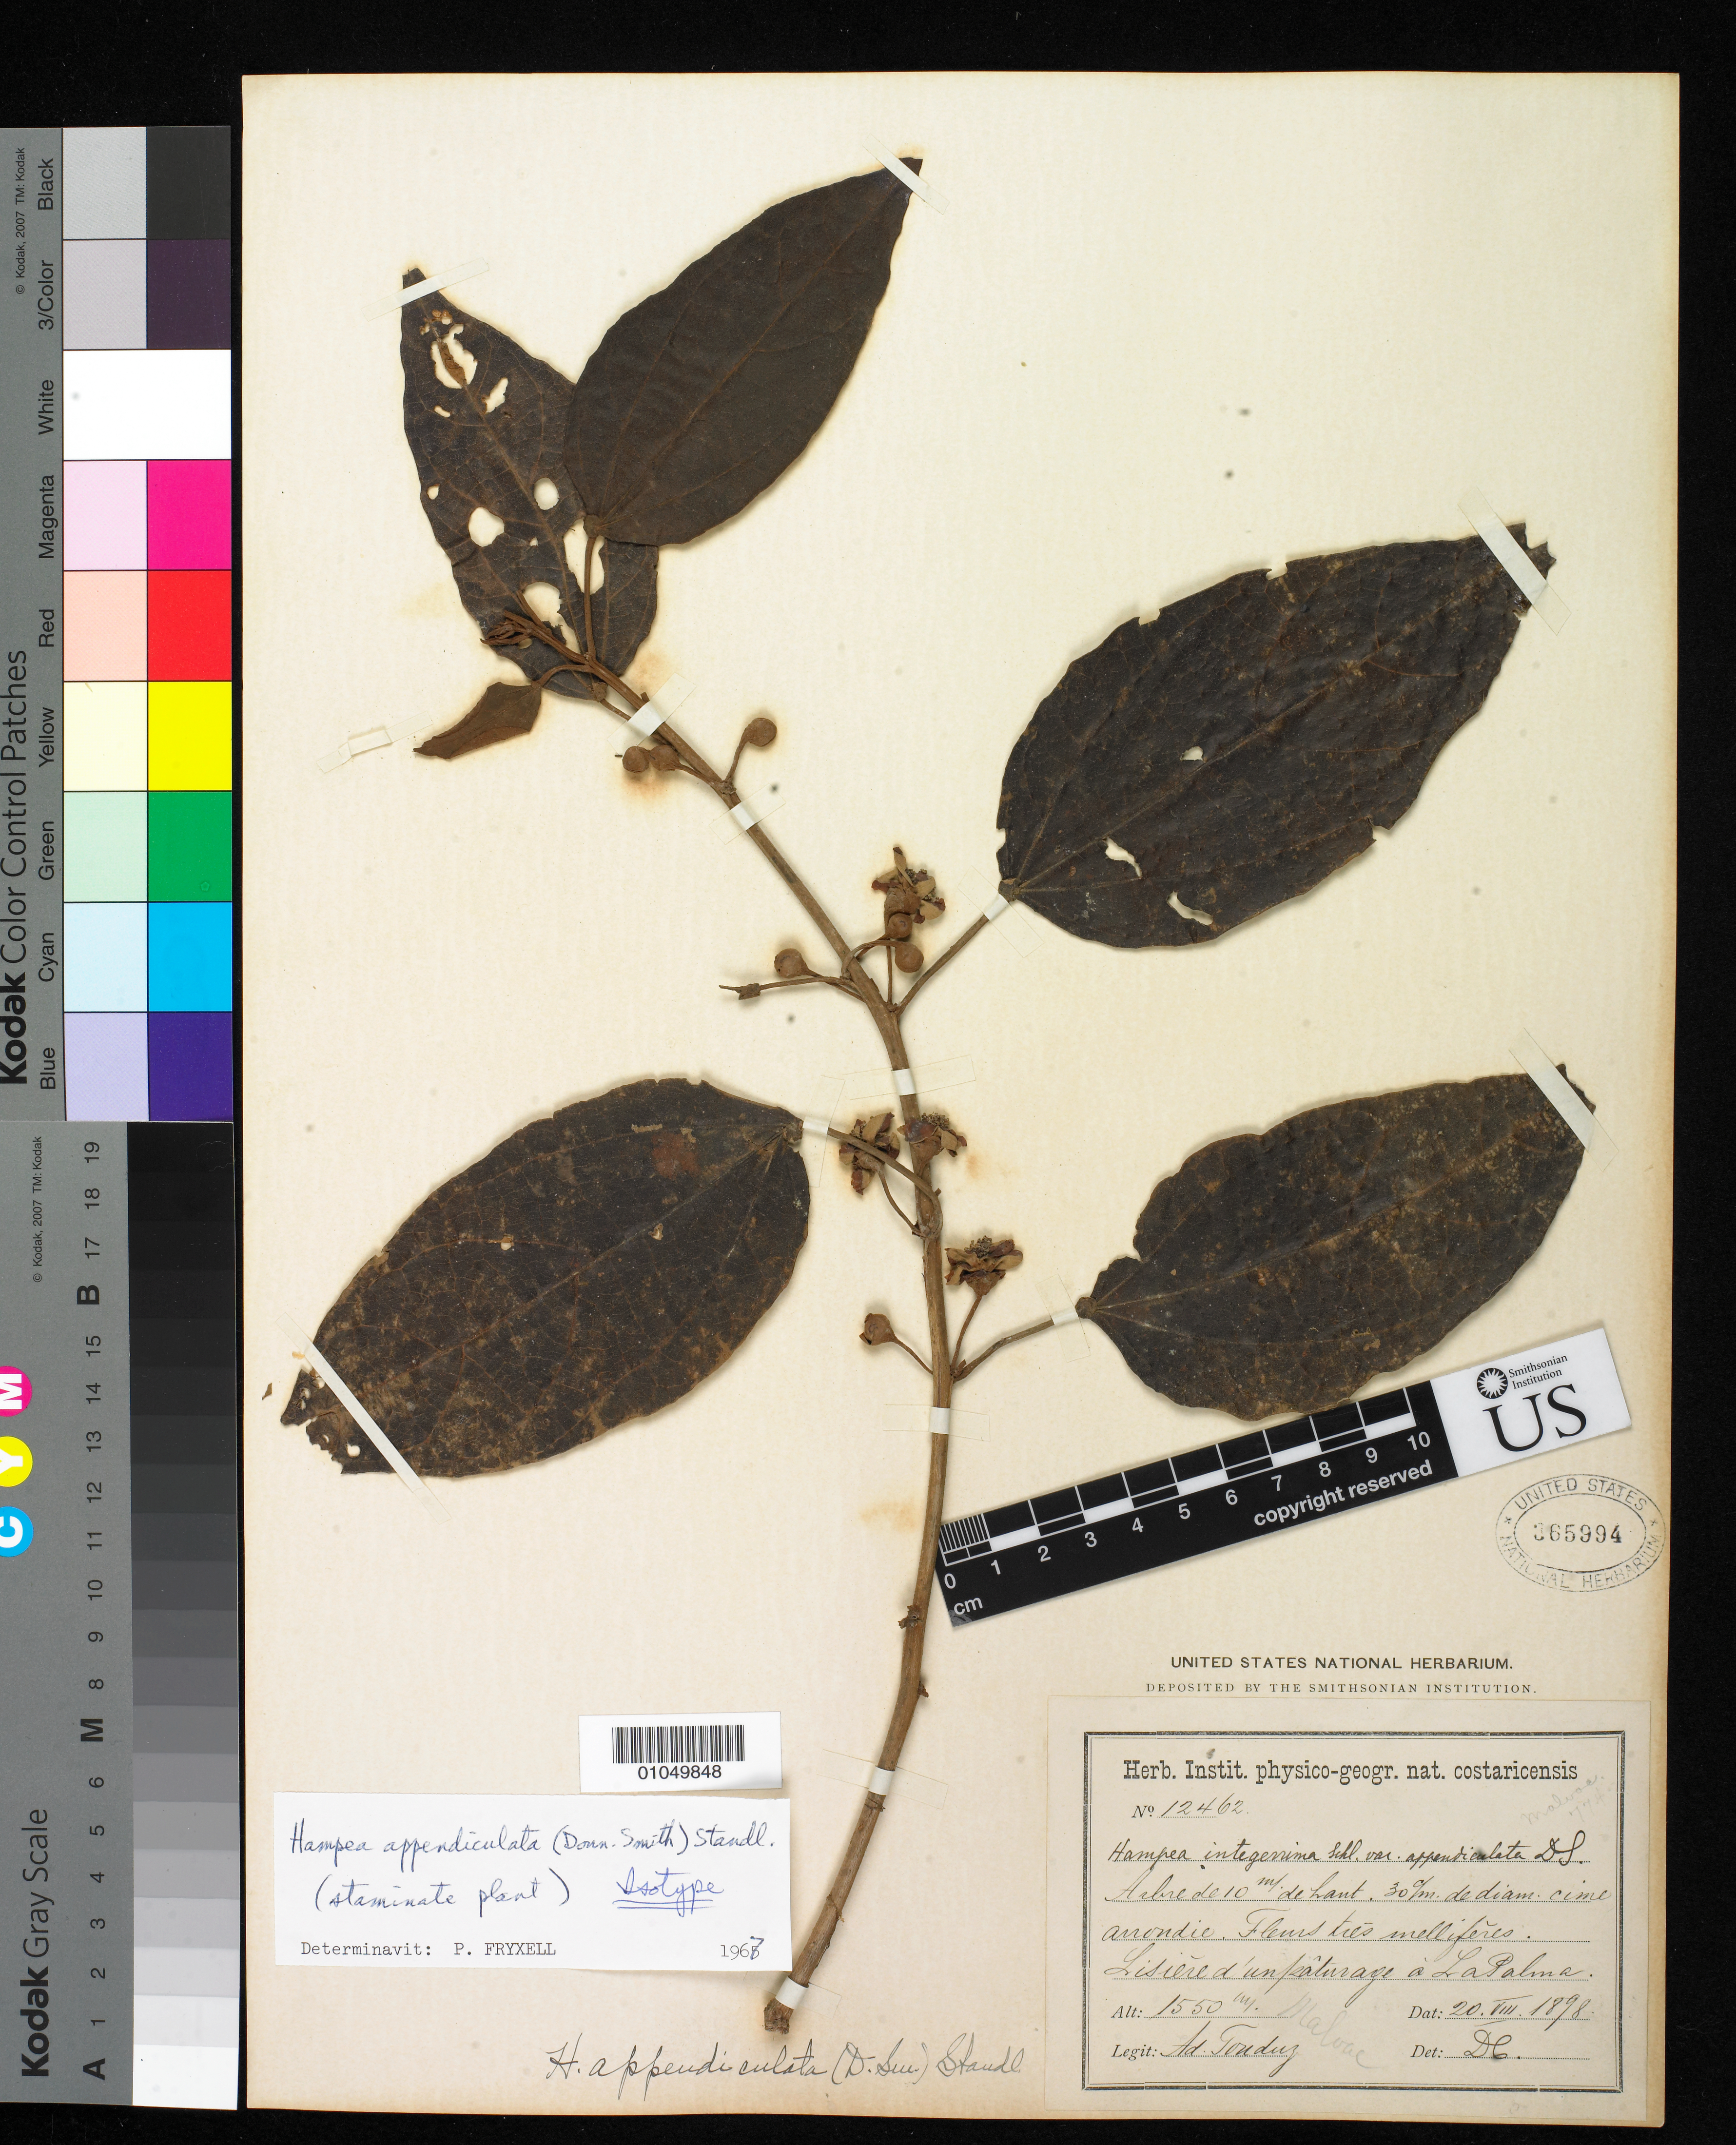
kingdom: Plantae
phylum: Tracheophyta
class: Magnoliopsida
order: Malvales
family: Malvaceae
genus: Hampea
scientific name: Hampea integerrima var. appendiculata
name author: Donn. Sm.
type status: Isolectotype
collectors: A. Tonduz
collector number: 12462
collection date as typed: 20 Aug 1898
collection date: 1898-08-20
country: Costa Rica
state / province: San José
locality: La Palma.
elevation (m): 1550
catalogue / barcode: US 365994